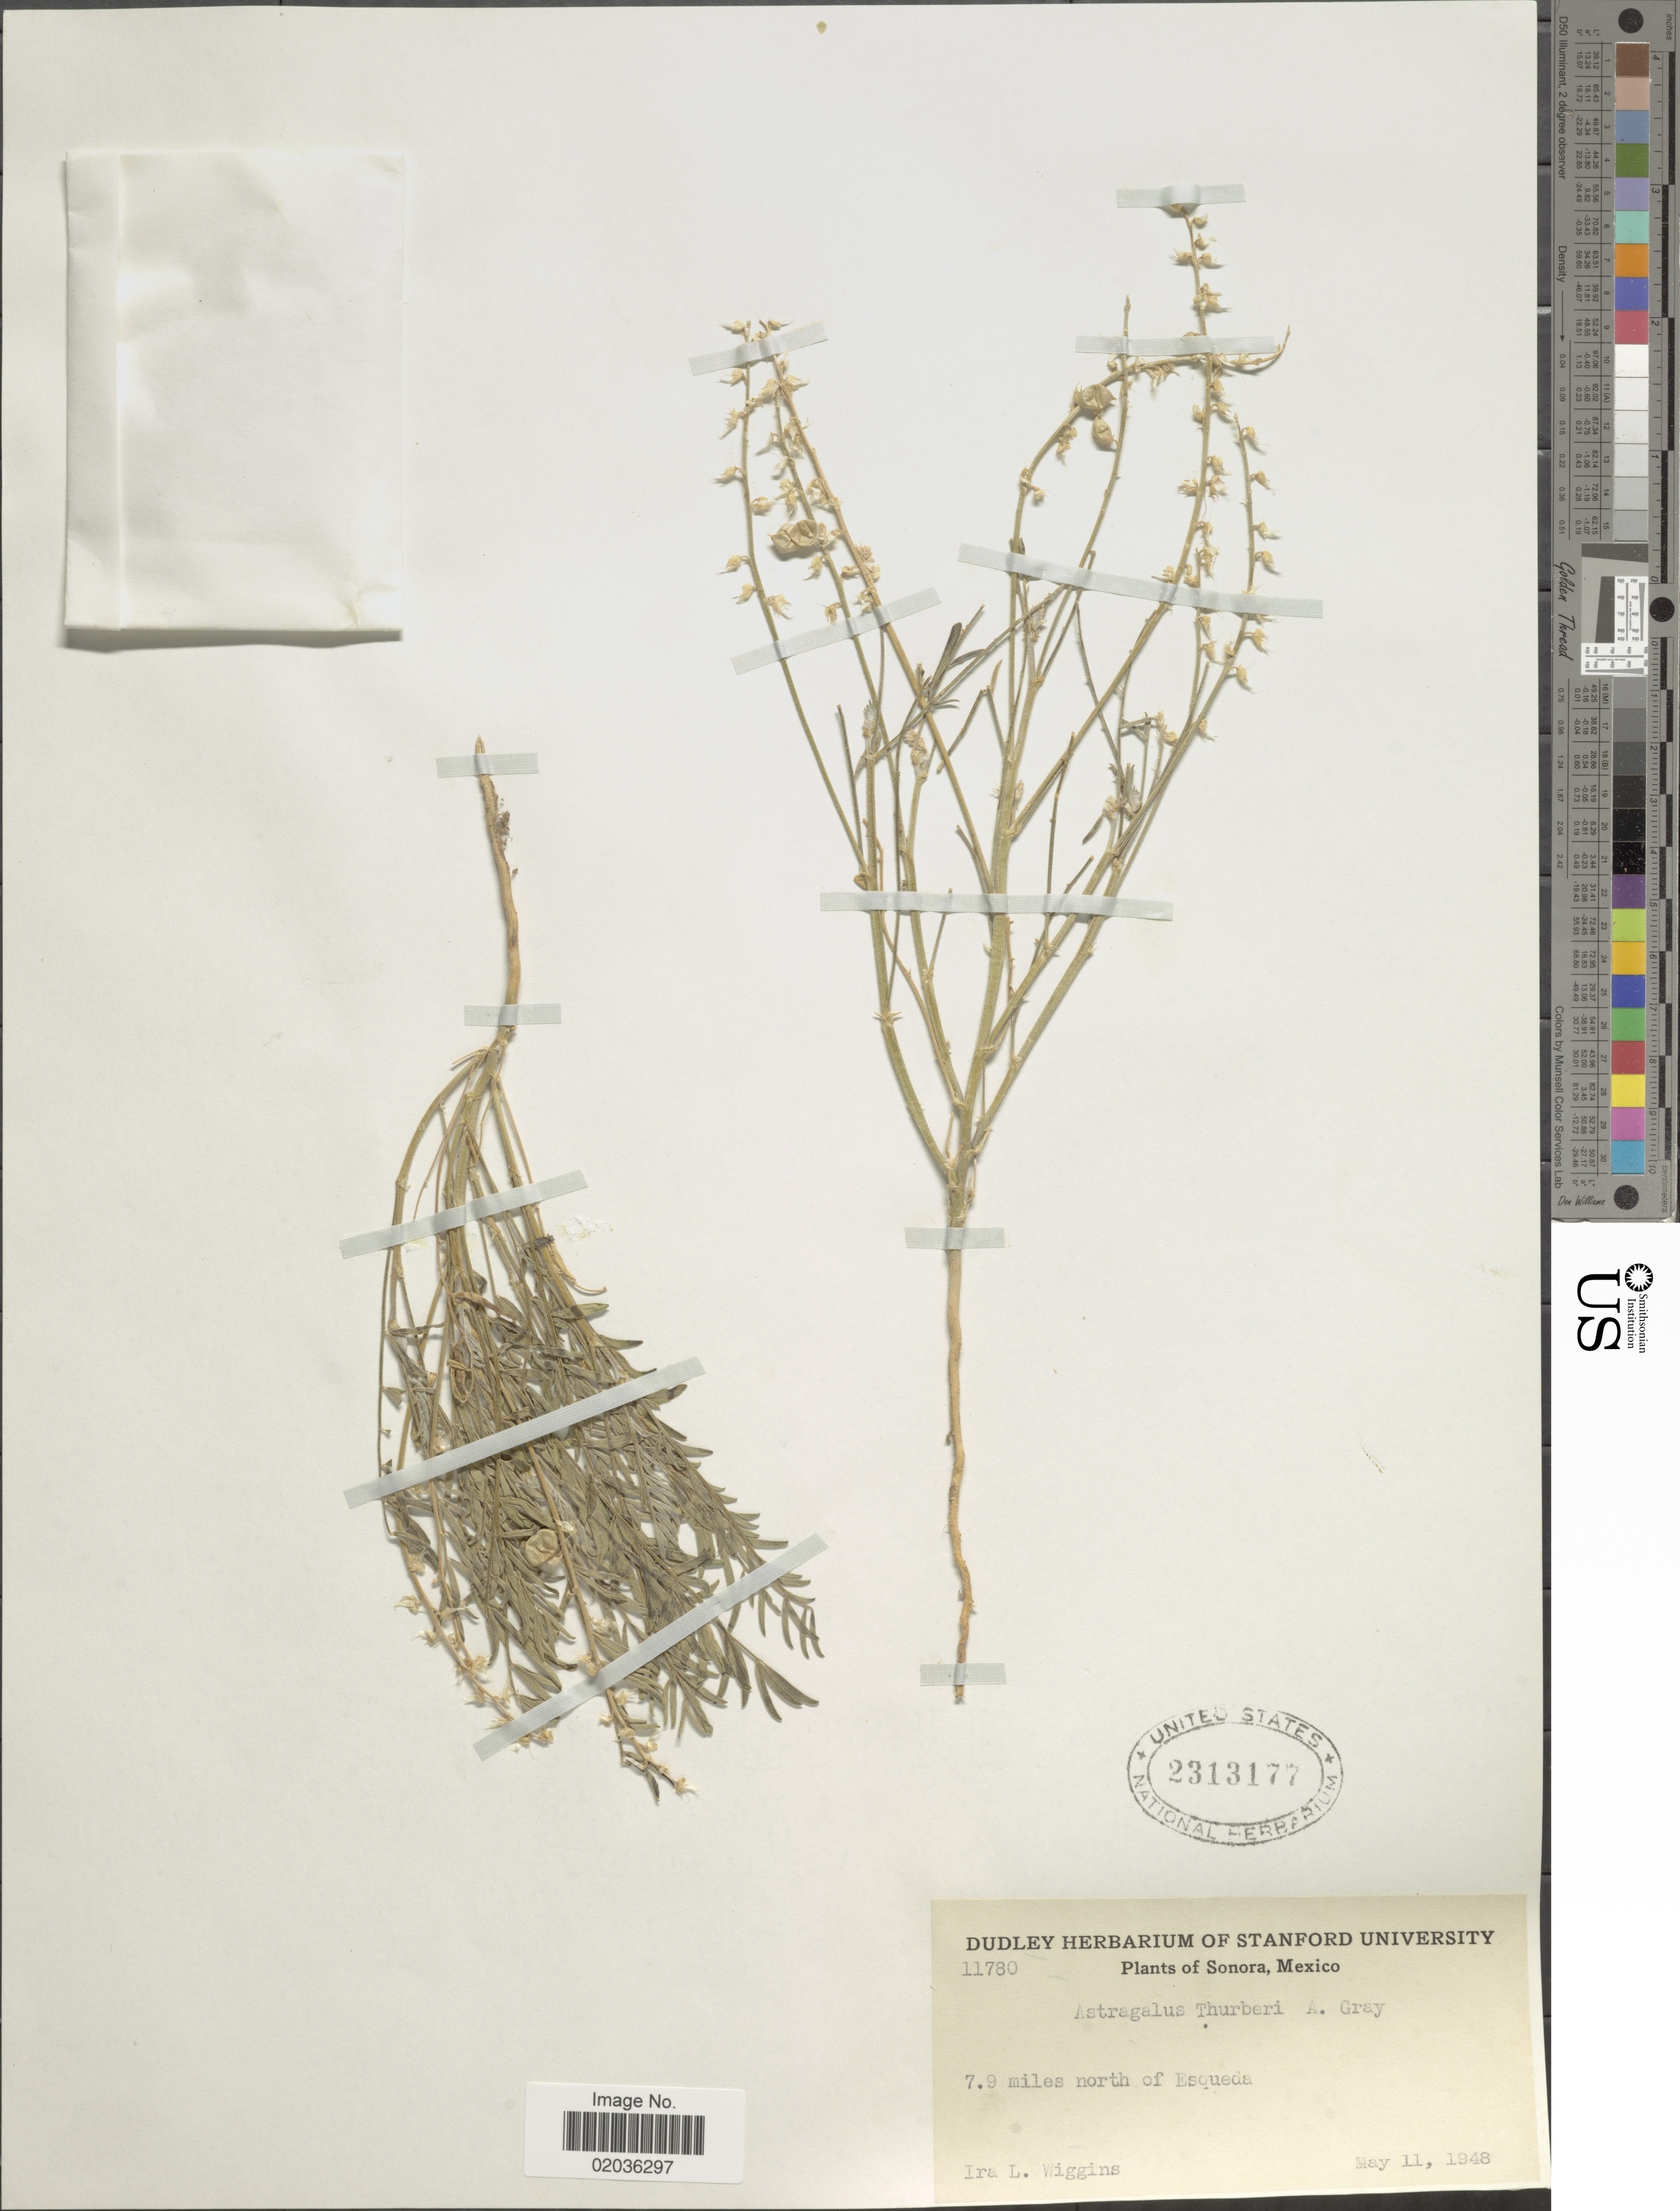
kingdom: Plantae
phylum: Tracheophyta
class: Magnoliopsida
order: Fabales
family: Fabaceae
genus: Astragalus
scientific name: Astragalus thurberi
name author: A. Gray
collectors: I. L. Wiggins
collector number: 11780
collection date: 1948-05-11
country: Mexico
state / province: Sonora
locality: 7.9 miles north of Esqueda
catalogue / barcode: US 2313177